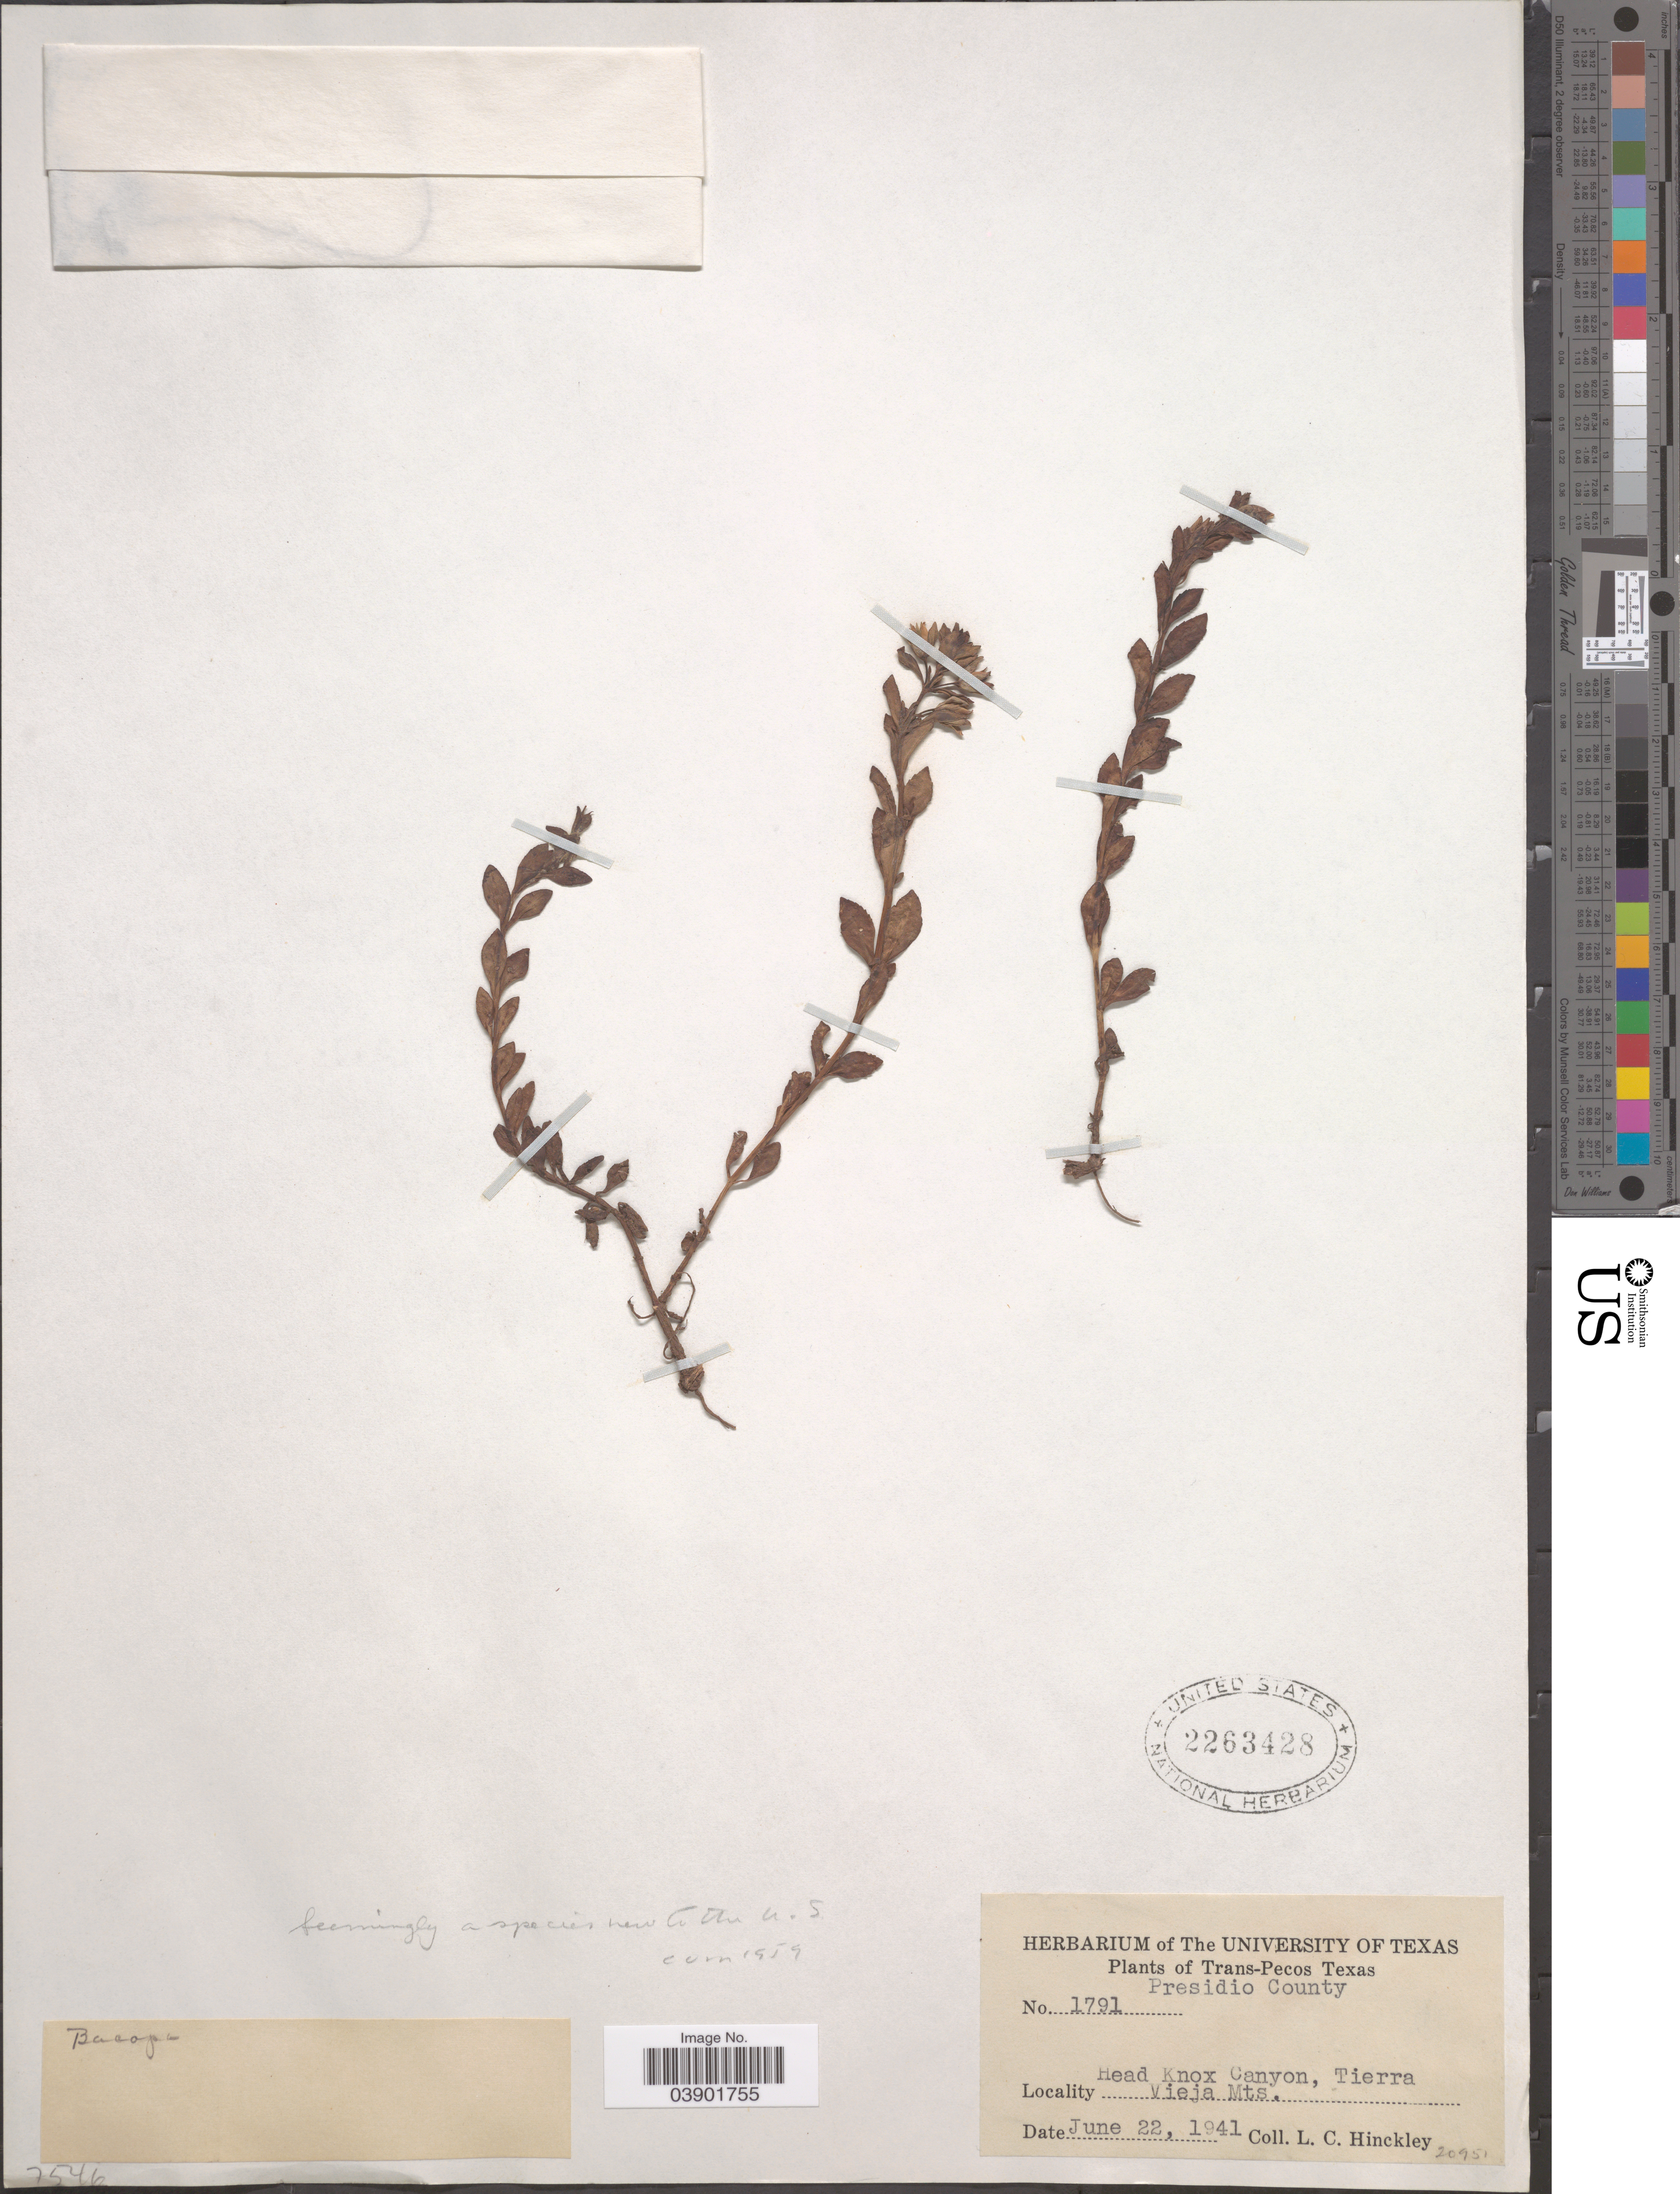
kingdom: Plantae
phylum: Tracheophyta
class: Magnoliopsida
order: Lamiales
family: Plantaginaceae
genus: Bacopa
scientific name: Bacopa sp.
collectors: L. Hinckley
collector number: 1791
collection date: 1941-06-22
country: United States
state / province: Texas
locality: Trans-Pecos Texas. Presidio County. Head Knox Canyon, Tierra Vieja Mts.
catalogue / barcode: US 2263428